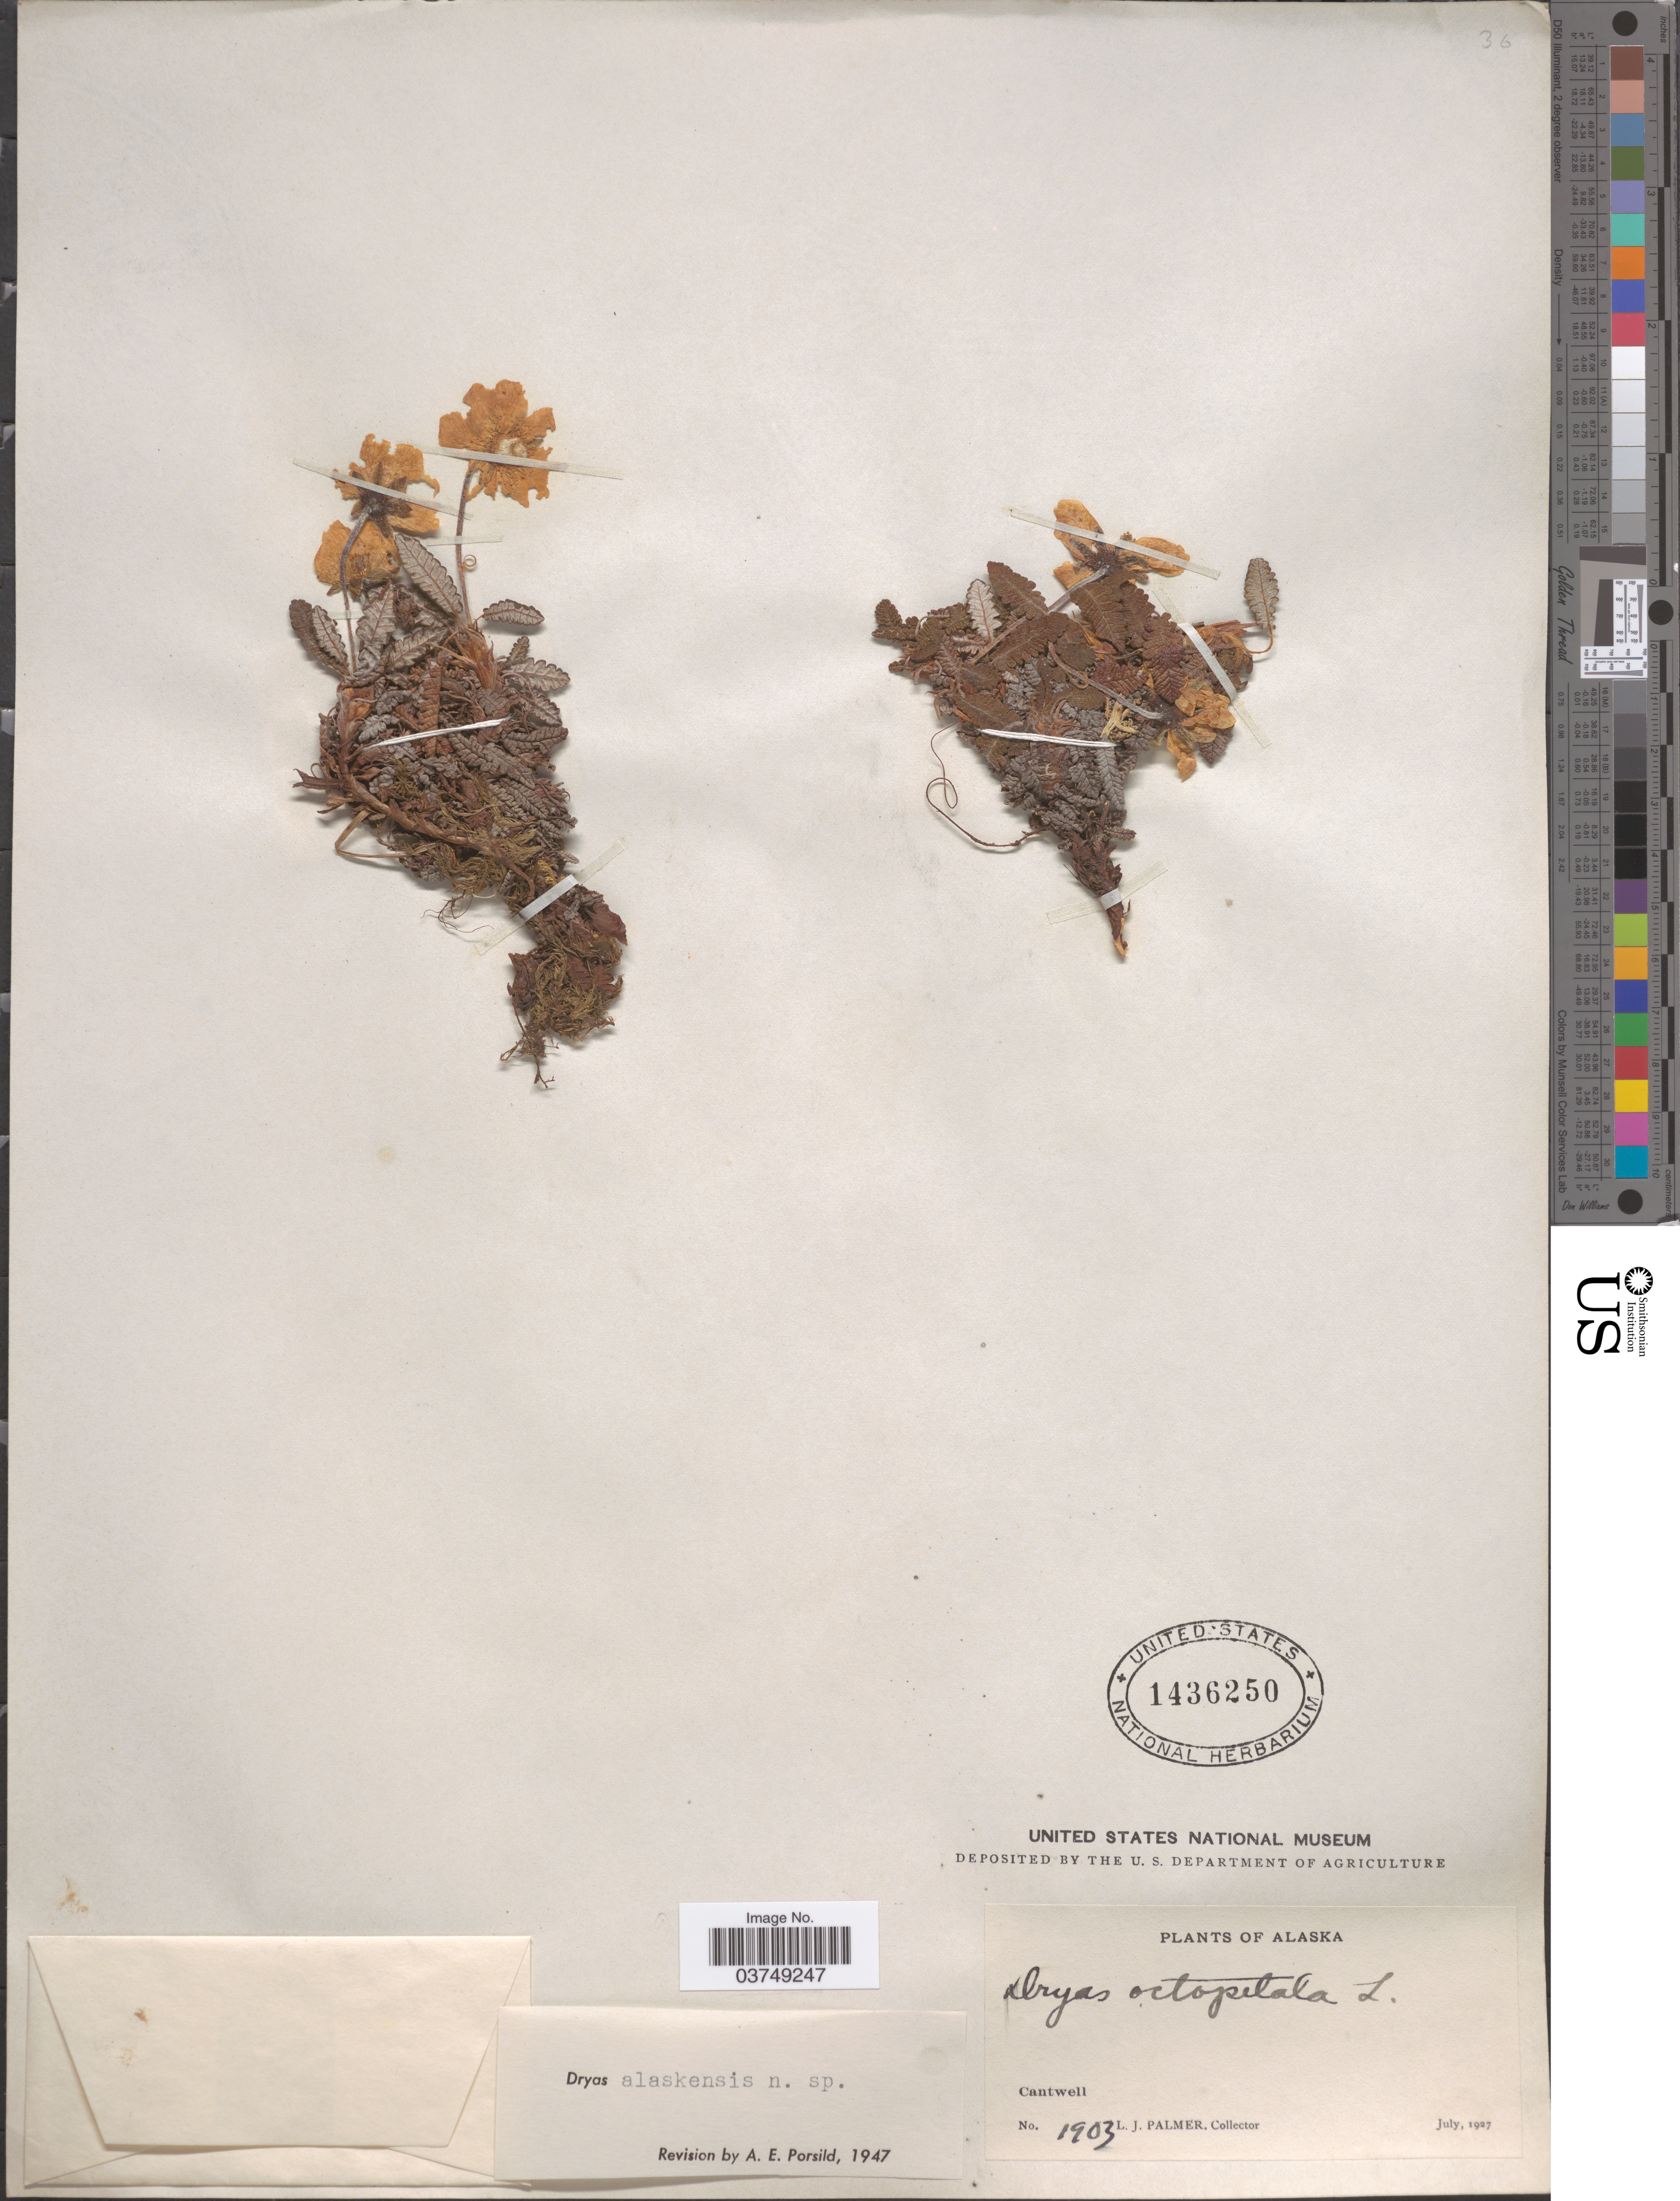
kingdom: Plantae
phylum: Tracheophyta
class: Magnoliopsida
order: Rosales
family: Rosaceae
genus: Dryas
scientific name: Dryas alaskensis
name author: A.E. Porsild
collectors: L. J. Palmer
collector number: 1903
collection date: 1927-07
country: United States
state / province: Alaska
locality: Cantwell.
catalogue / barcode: US 1436250